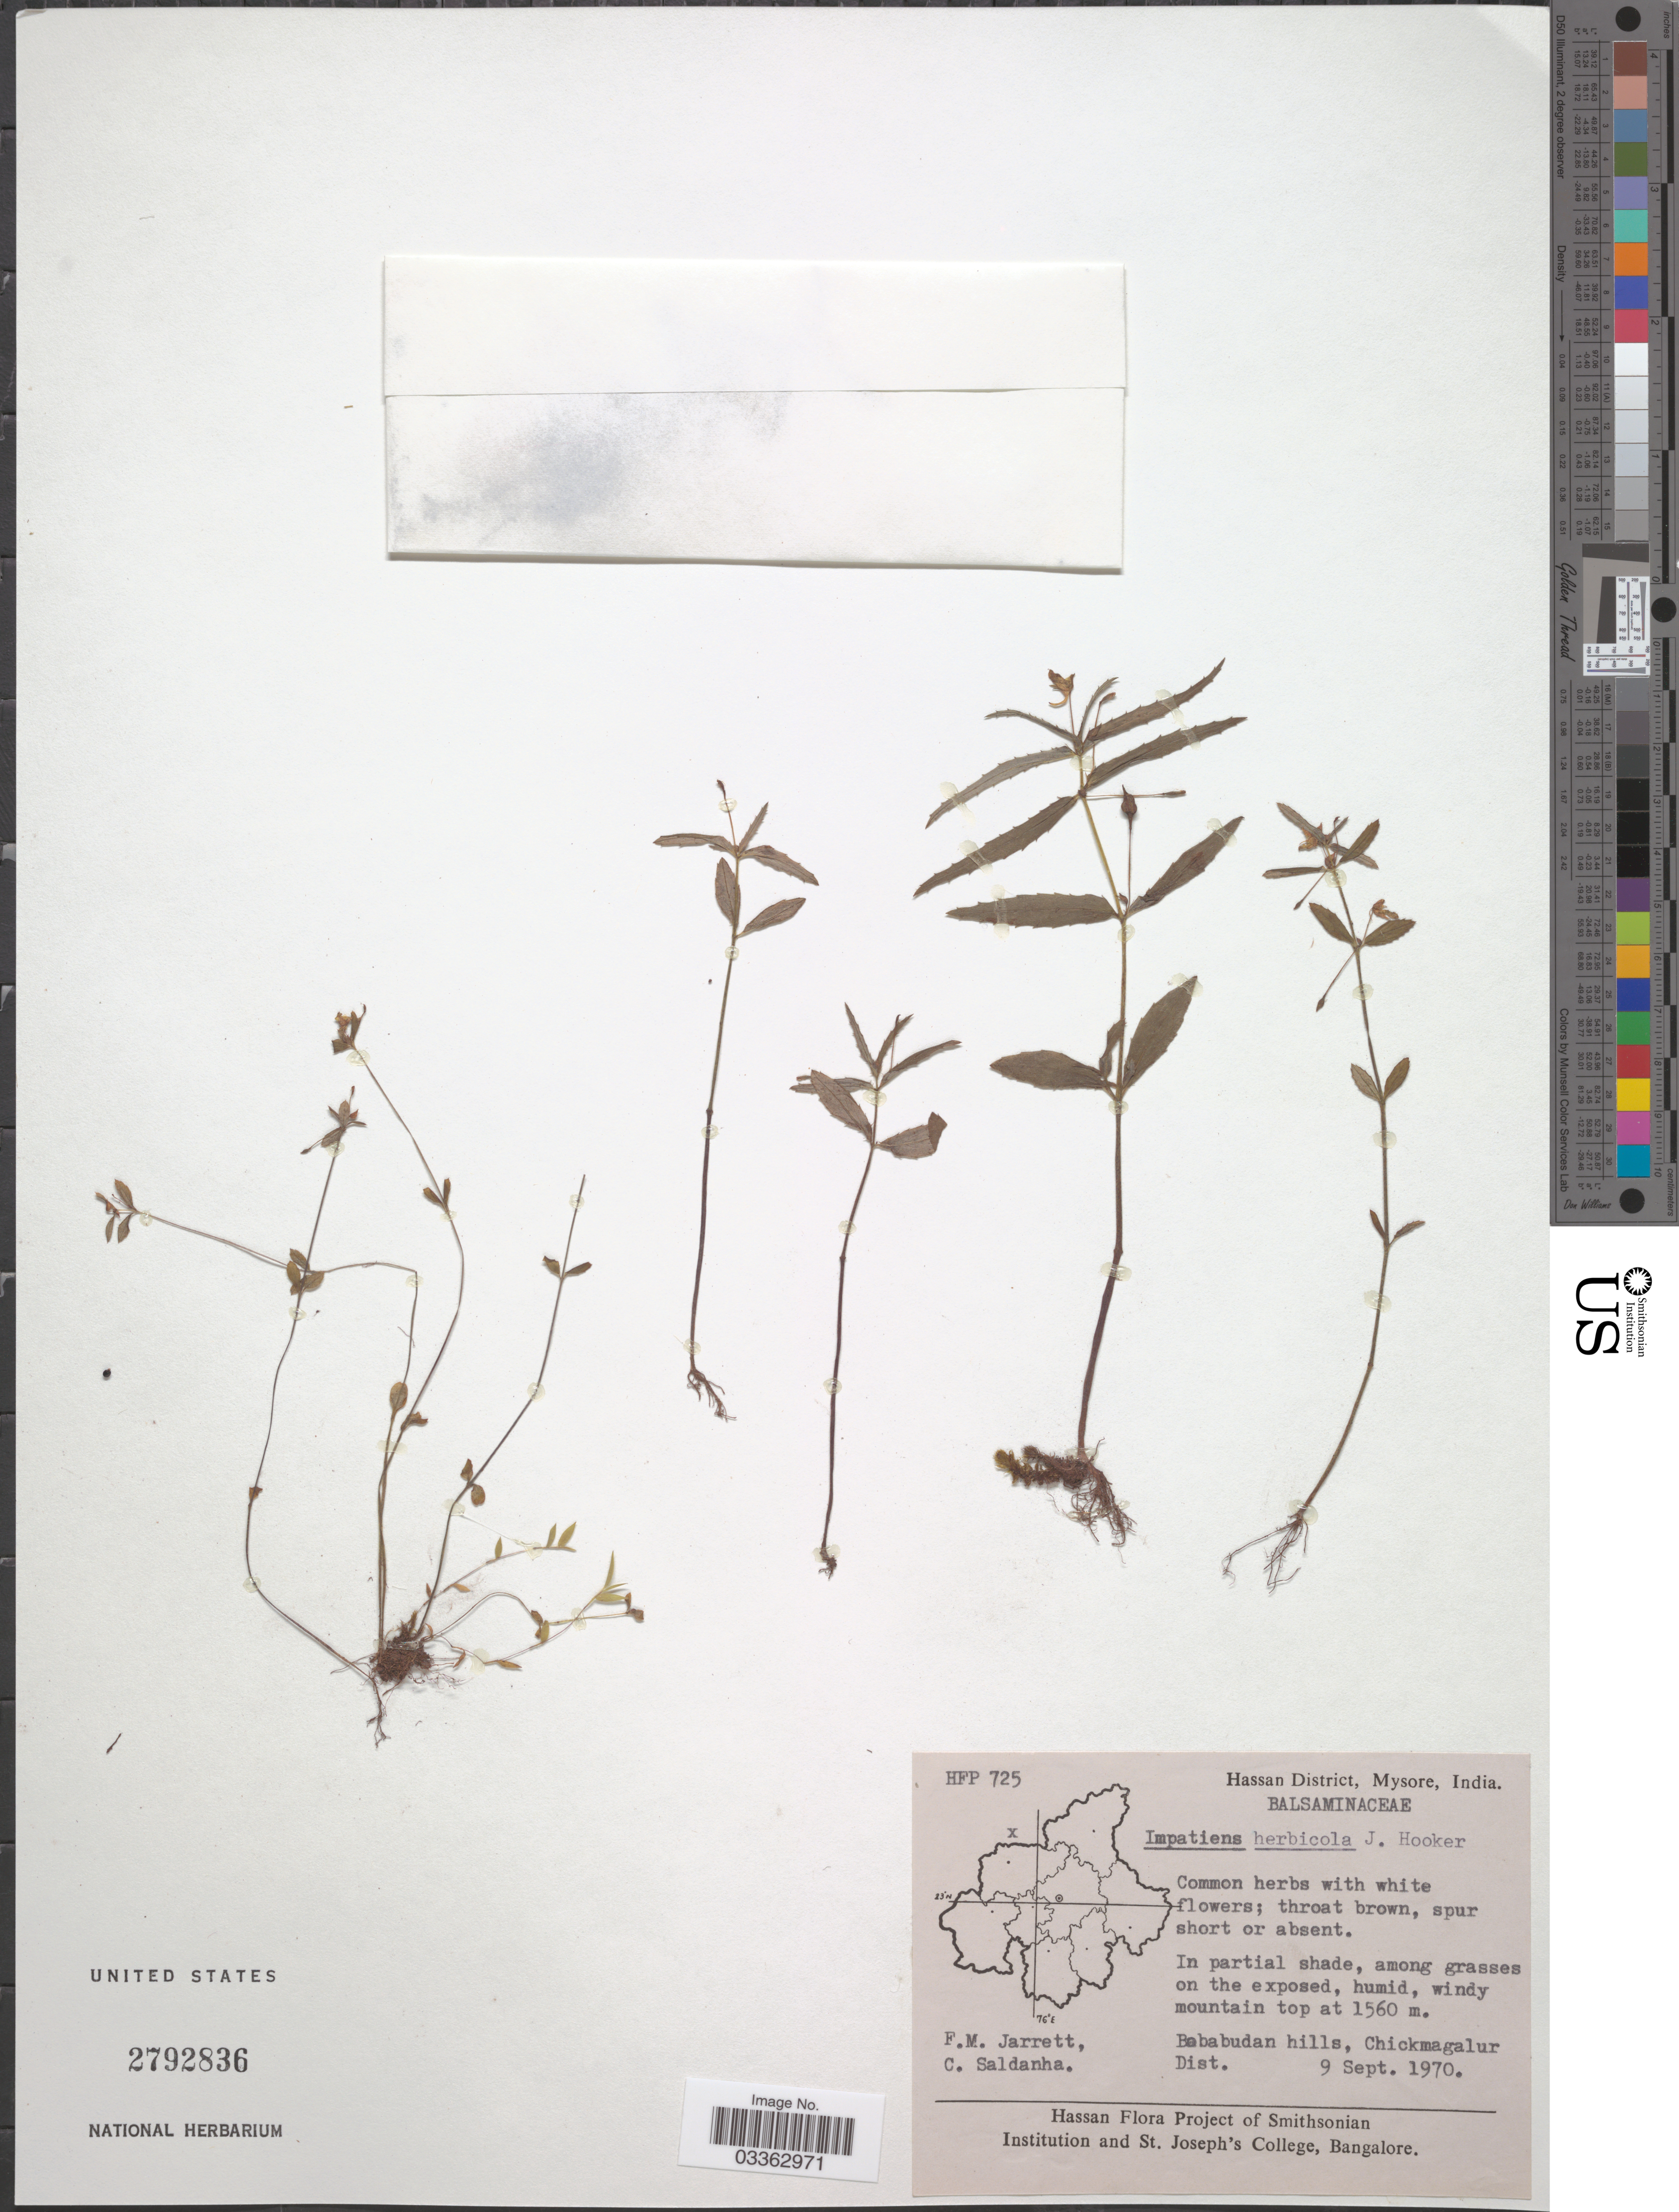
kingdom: Plantae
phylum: Tracheophyta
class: Magnoliopsida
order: Ericales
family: Balsaminaceae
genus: Impatiens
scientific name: Impatiens herbicola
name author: Hook. f.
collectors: F. M. Jarrett & C. Saldanha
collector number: HFP 725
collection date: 1970-09-09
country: India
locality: Hassan District, Mysore. Bababudan hills, Chickmagalur Dist.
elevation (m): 1560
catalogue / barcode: US 2792836